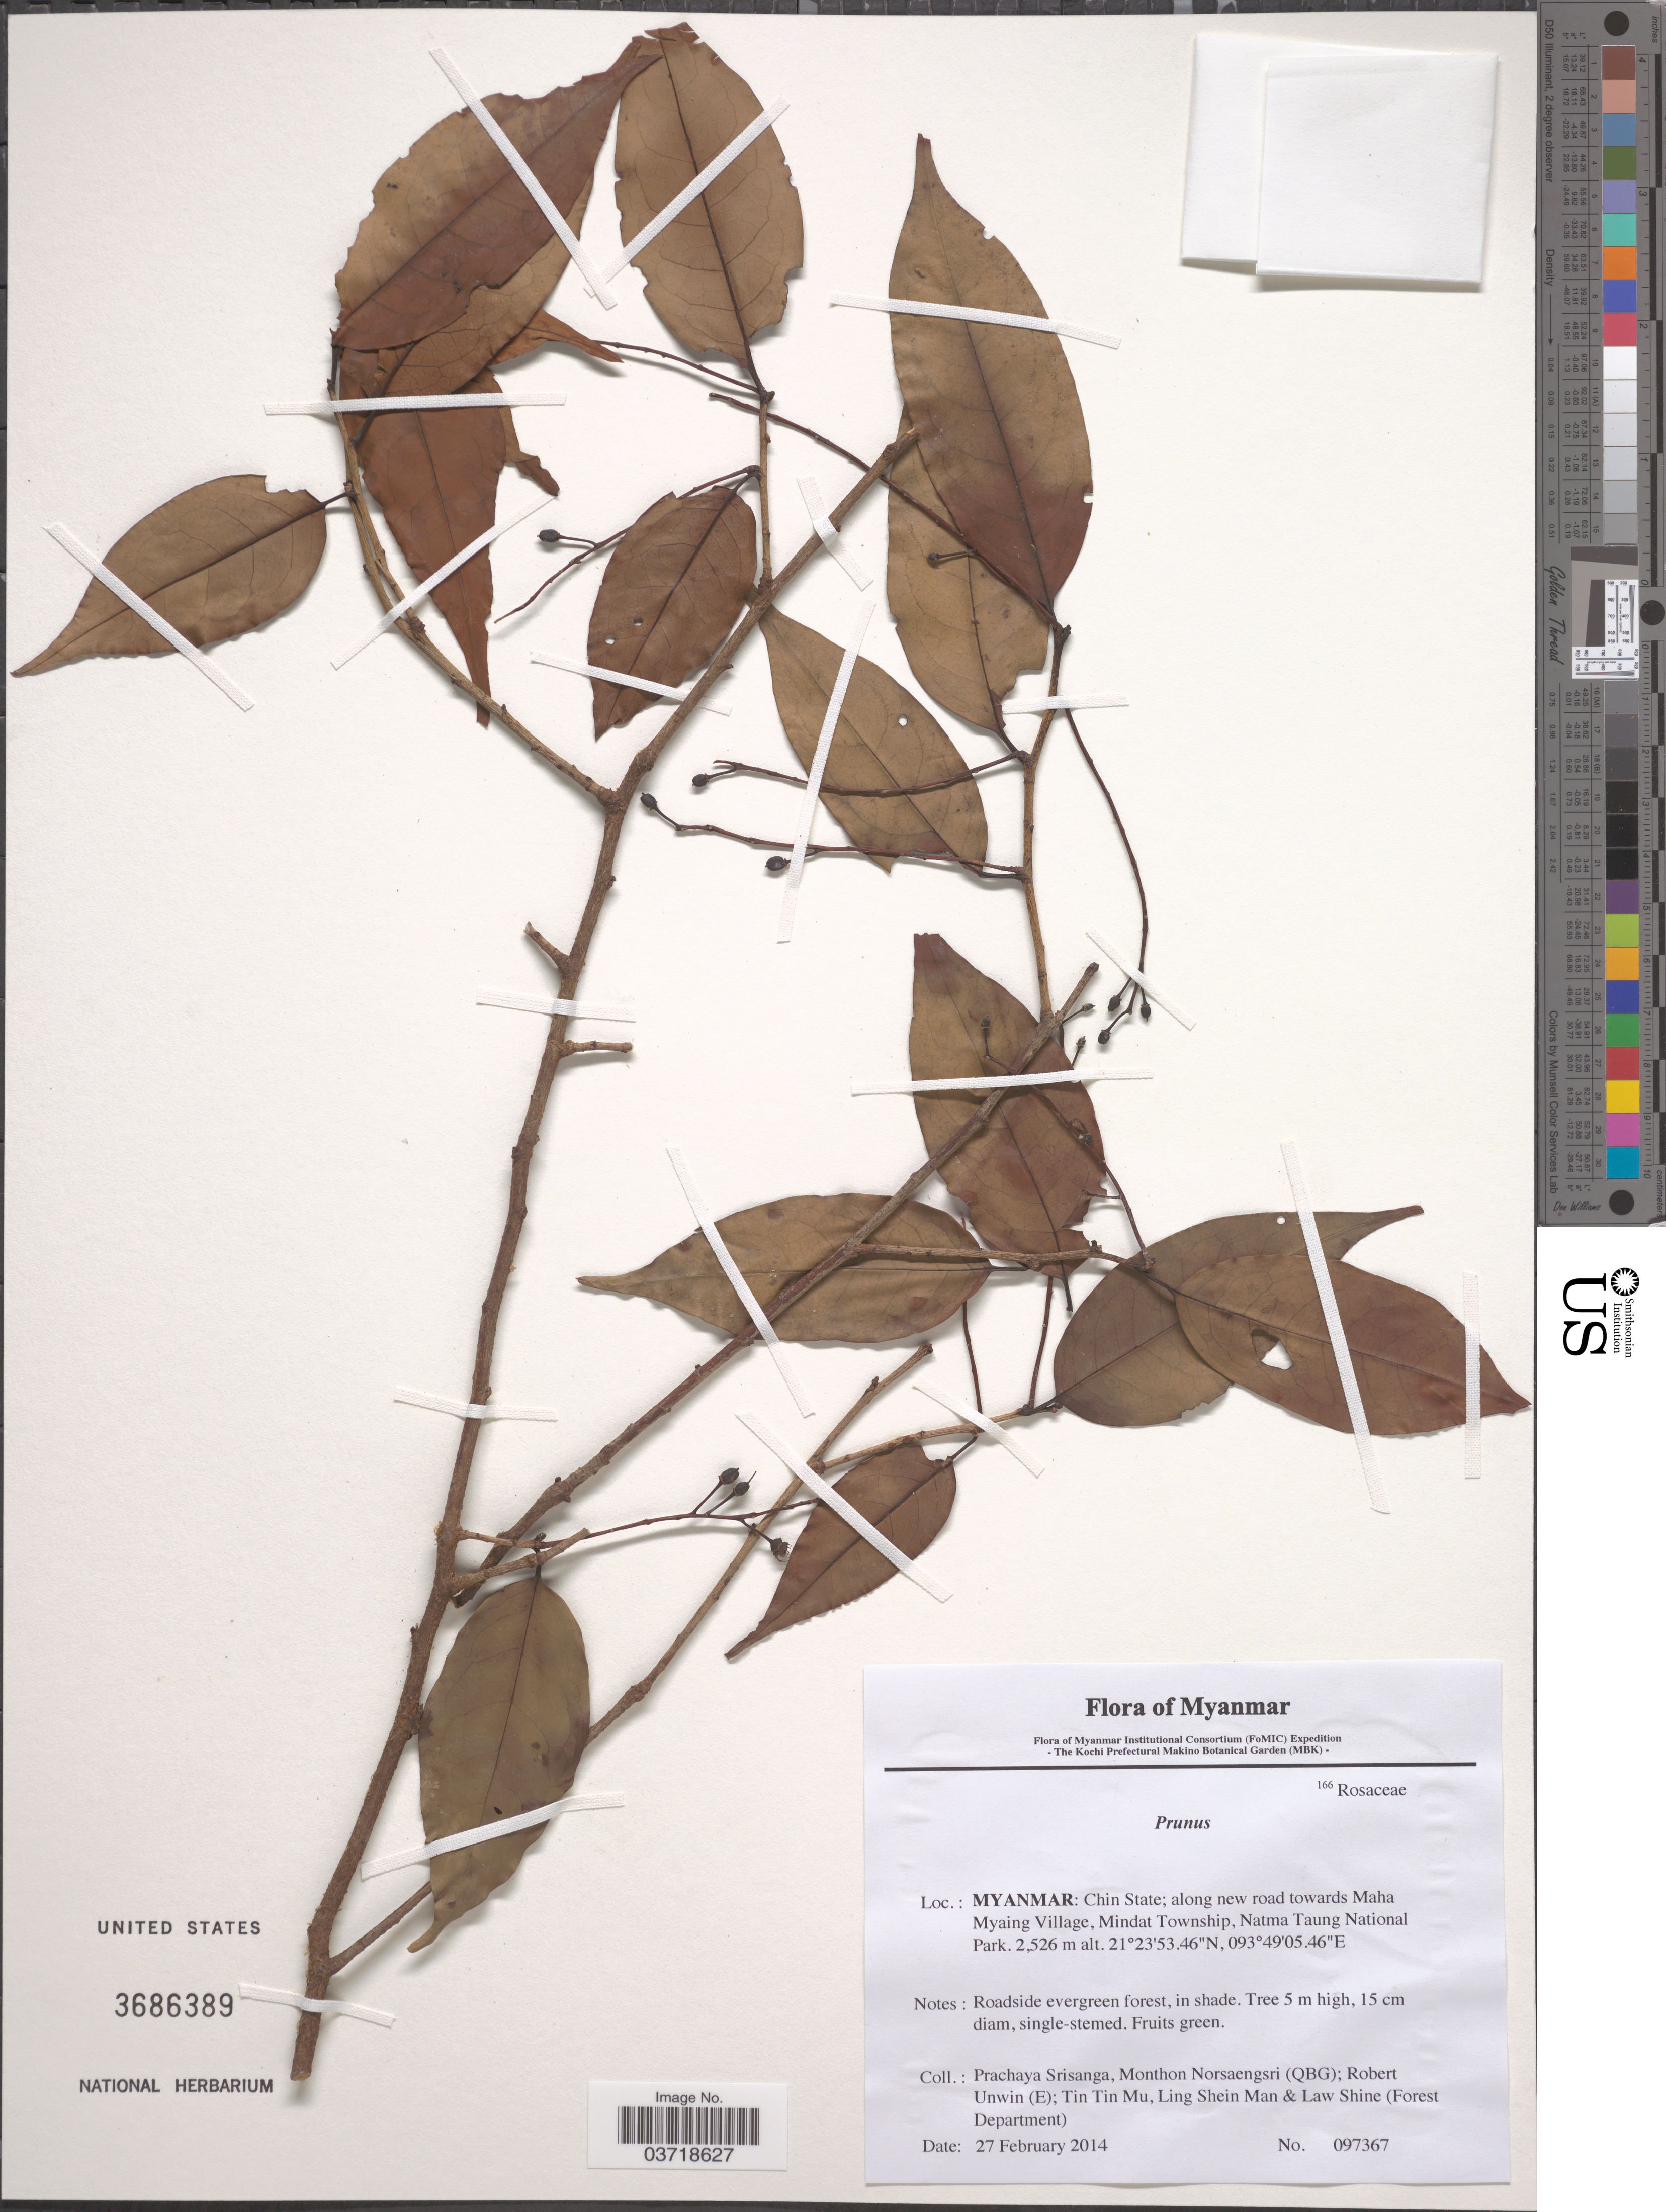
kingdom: Plantae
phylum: Tracheophyta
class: Magnoliopsida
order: Rosales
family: Rosaceae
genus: Prunus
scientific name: Prunus sp.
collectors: P. Srisanga, M. Norsaengsri, R. Unwin, Tin Tin Mu & et al.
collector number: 097367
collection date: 2014-02-27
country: Myanmar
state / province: Chin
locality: Along new road towards Maha Myaing Village, Mindat Township, Natma Taung National Park.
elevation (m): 2526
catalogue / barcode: US 3686389